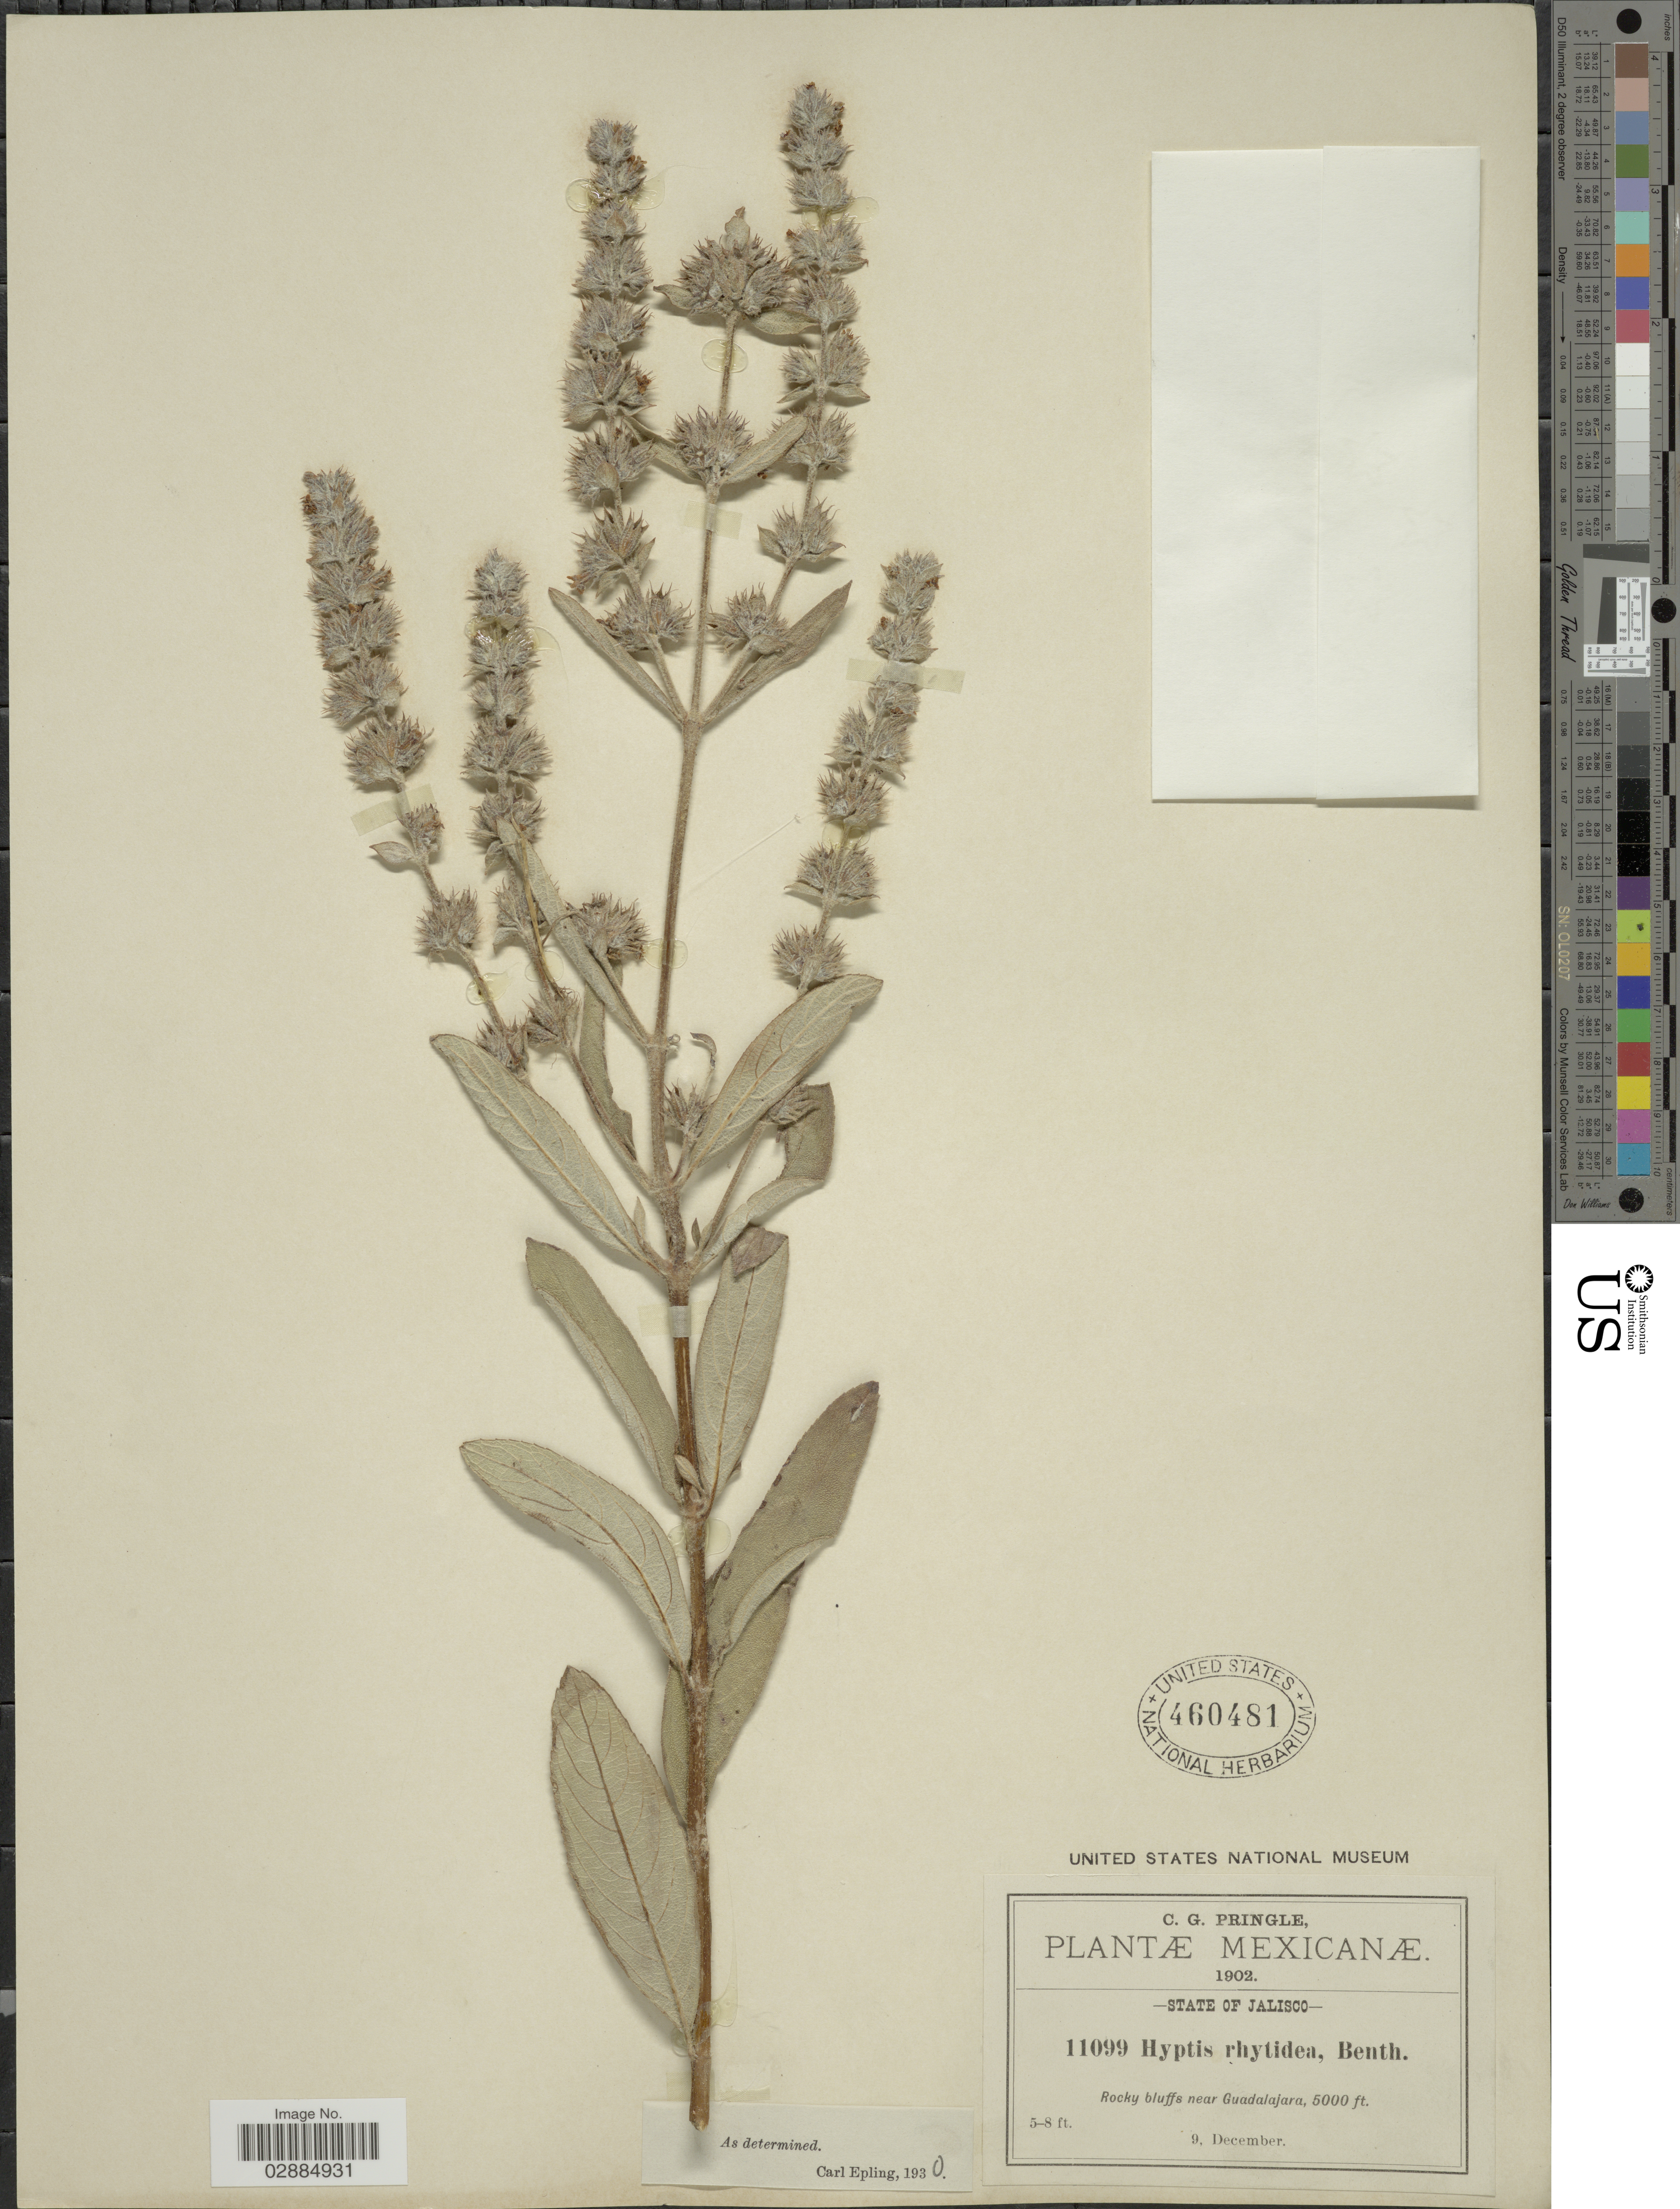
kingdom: Plantae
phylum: Tracheophyta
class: Magnoliopsida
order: Lamiales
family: Lamiaceae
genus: Hyptis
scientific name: Hyptis rhytidea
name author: Benth.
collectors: C. G. Pringle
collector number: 11099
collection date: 1902-12-09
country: Mexico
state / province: Jalisco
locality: Rocky bluffs near Guadalajara.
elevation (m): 1524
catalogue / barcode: US 460481